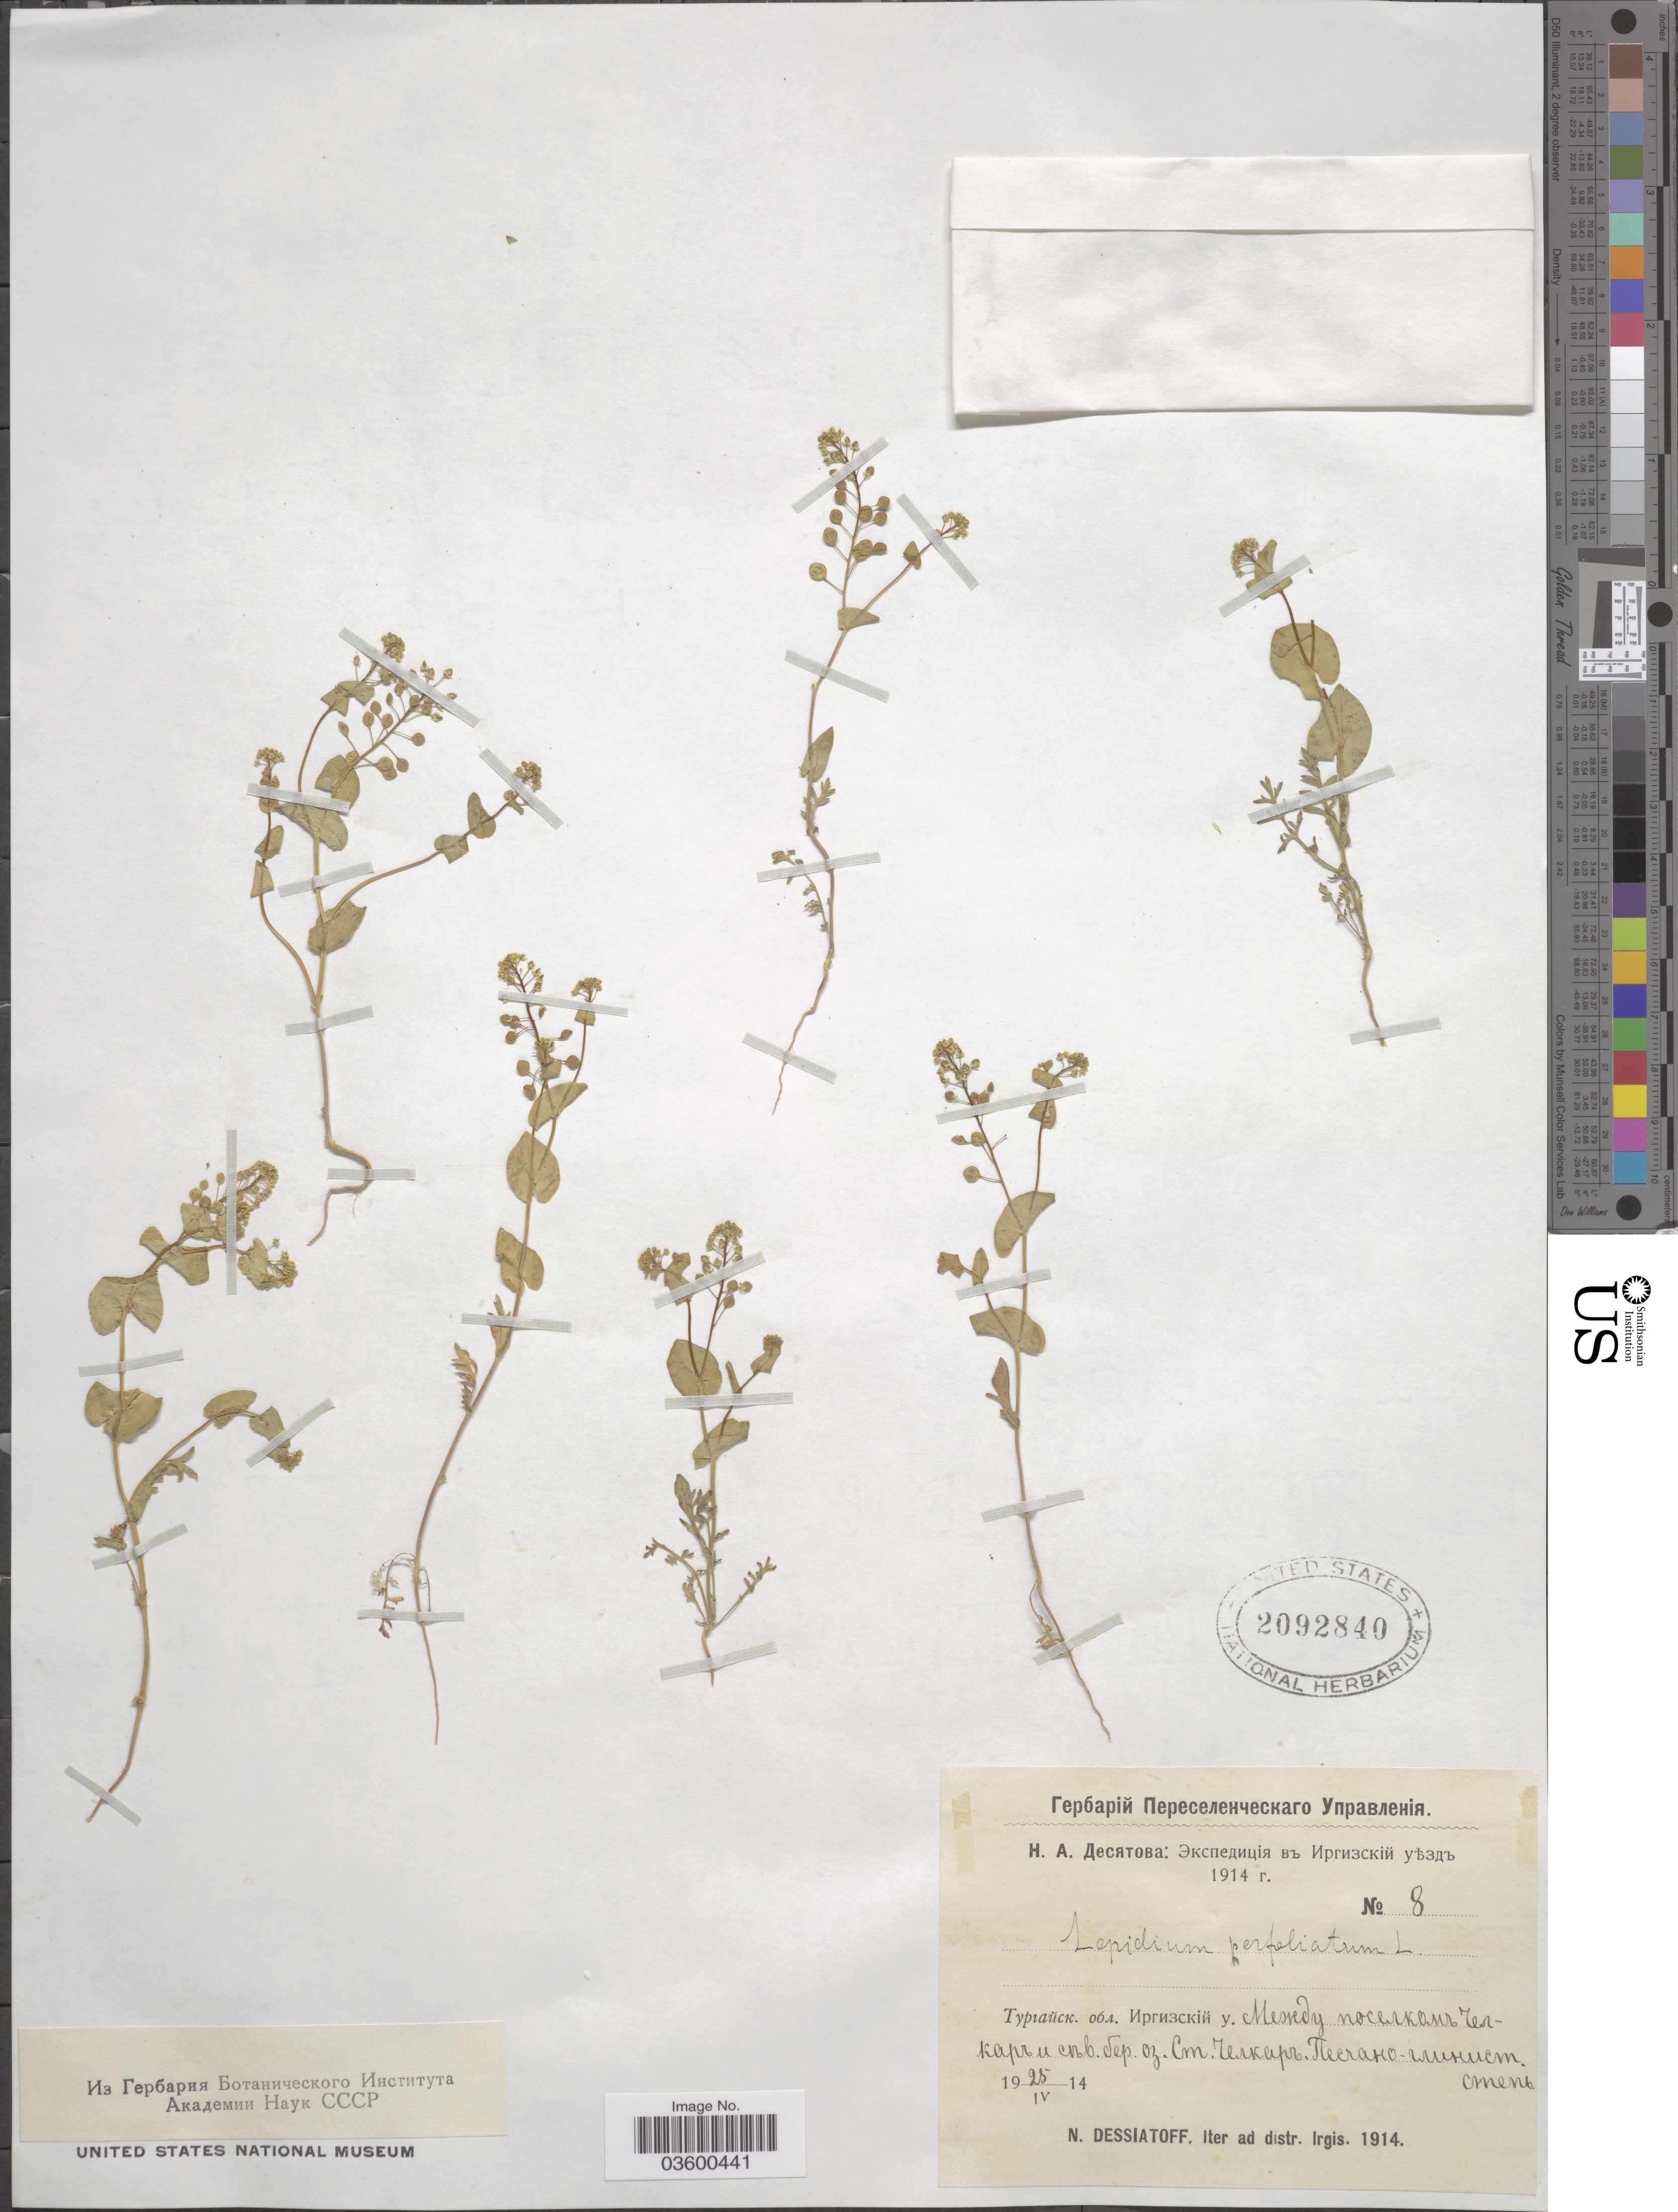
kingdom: Plantae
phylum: Tracheophyta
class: Magnoliopsida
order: Brassicales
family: Brassicaceae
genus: Lepidium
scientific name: Lepidium perfoliatum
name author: L.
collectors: N. Dessiatoff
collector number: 8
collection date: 1914-04-25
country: Kazakhstan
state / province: Aqtobe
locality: between Lake Chelkar and village Chelkar. Distr. Irgis.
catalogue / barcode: US 2092840